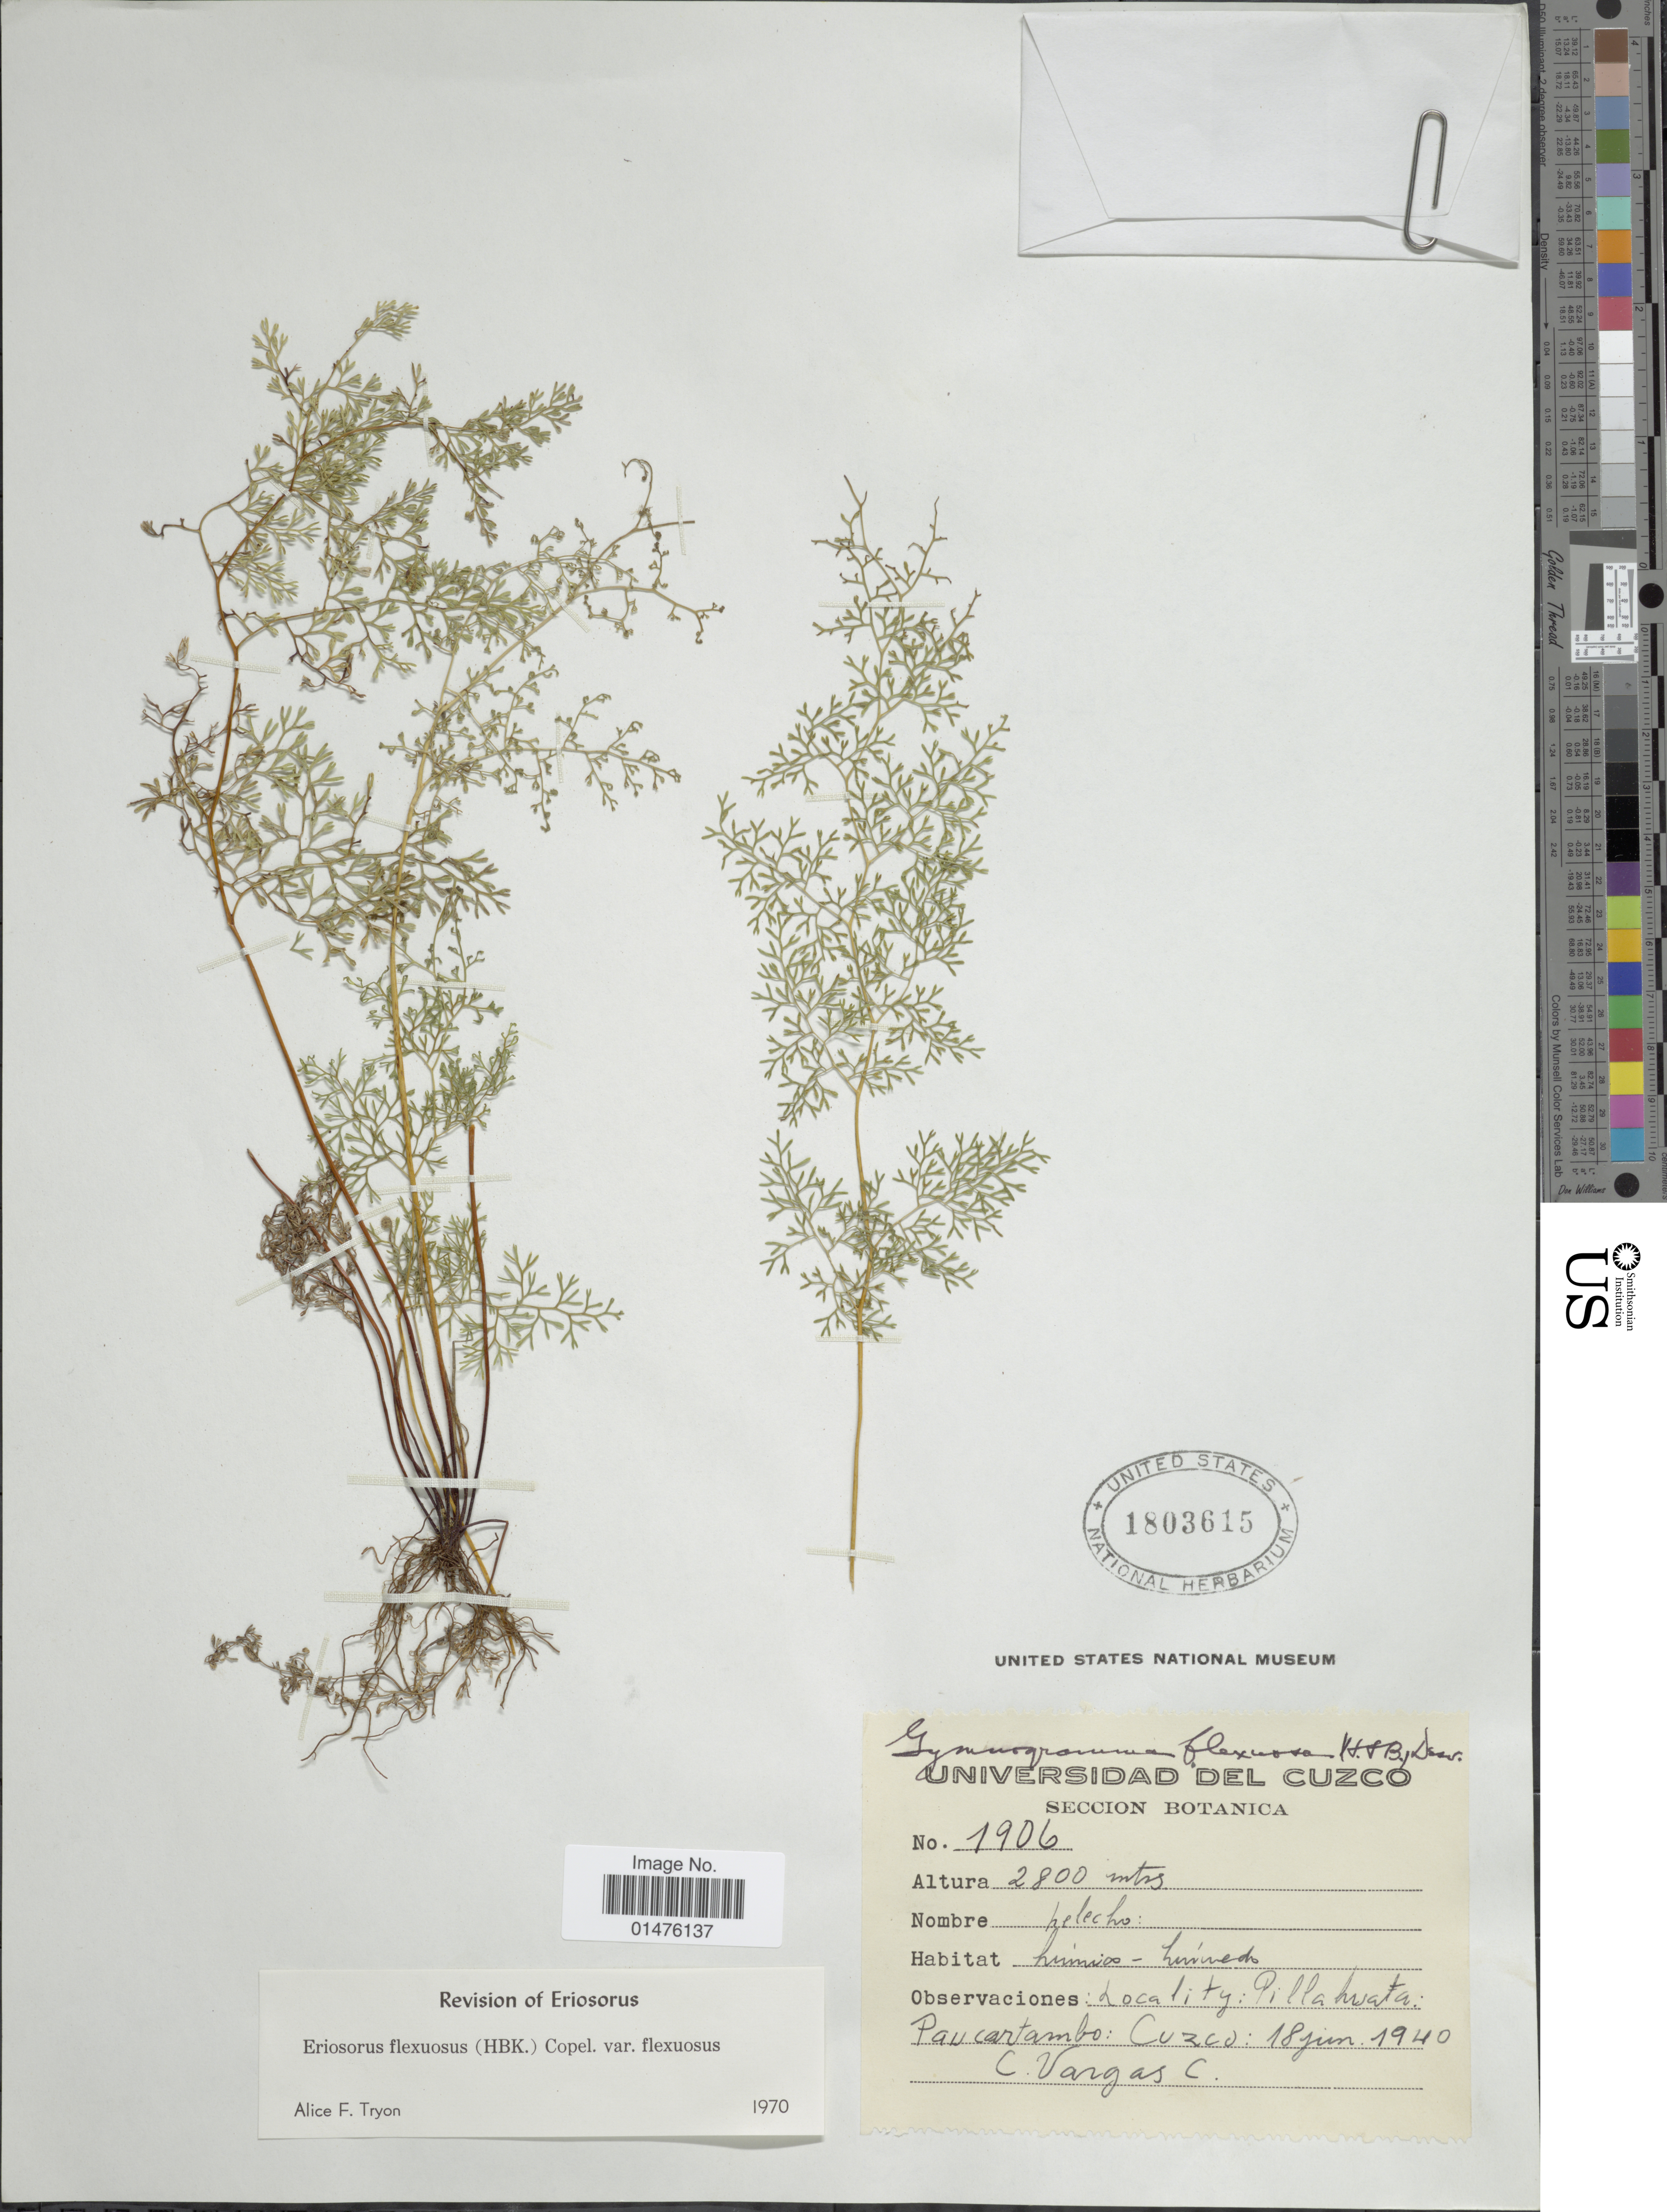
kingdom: Plantae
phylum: Tracheophyta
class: Polypodiopsida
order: Polypodiales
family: Pteridaceae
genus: Jamesonia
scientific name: Jamesonia flexuosa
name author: (Humb. & Bonpl.) Christenh.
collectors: C. Vargas Calderón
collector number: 1906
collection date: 1940-06-18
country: Peru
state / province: Cusco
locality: Pila hwata: Paucartambo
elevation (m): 2800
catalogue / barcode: US 1803615